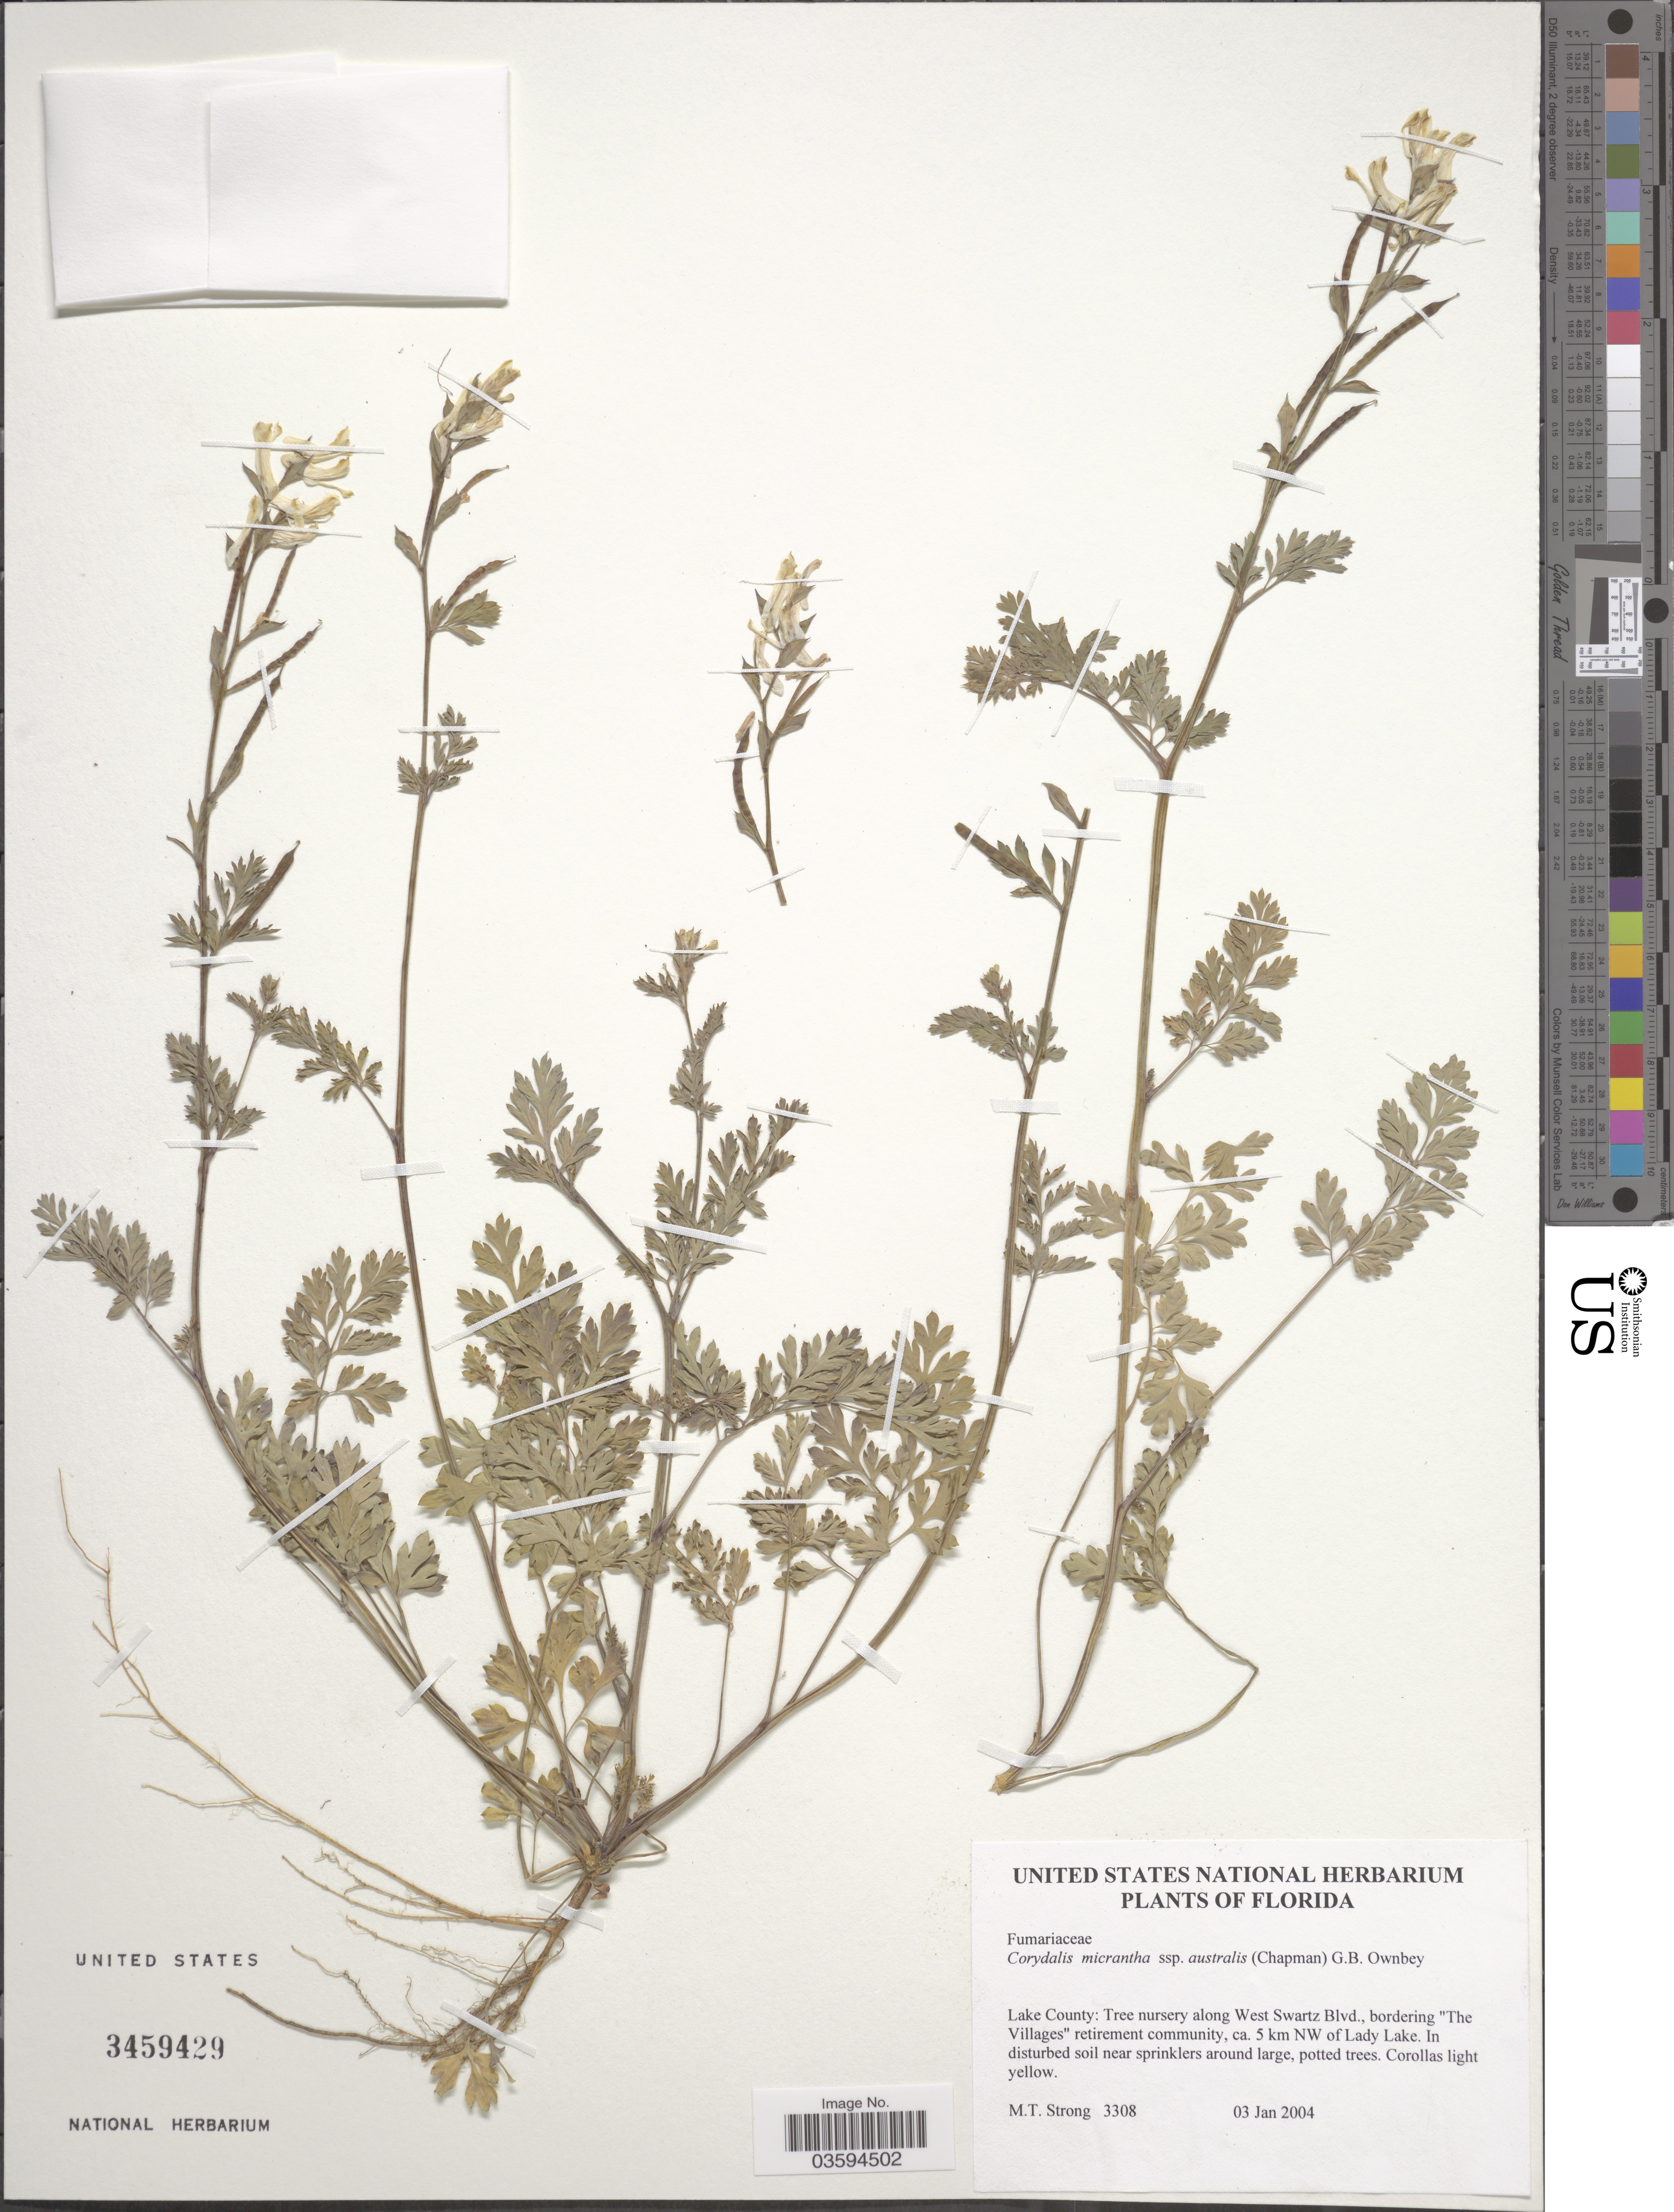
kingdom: Plantae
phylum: Tracheophyta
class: Magnoliopsida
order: Ranunculales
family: Papaveraceae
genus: Corydalis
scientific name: Corydalis micrantha subsp. australis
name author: (Chapm.) G.B. Ownbey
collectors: M. T. Strong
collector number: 3308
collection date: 2004-01-03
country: United States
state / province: Florida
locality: Lake County: Tree nursery along West Swartz Blvd., bordering "The Villages" retirement community, ca. 5 km NW of Lady Lake.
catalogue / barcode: US 3459429